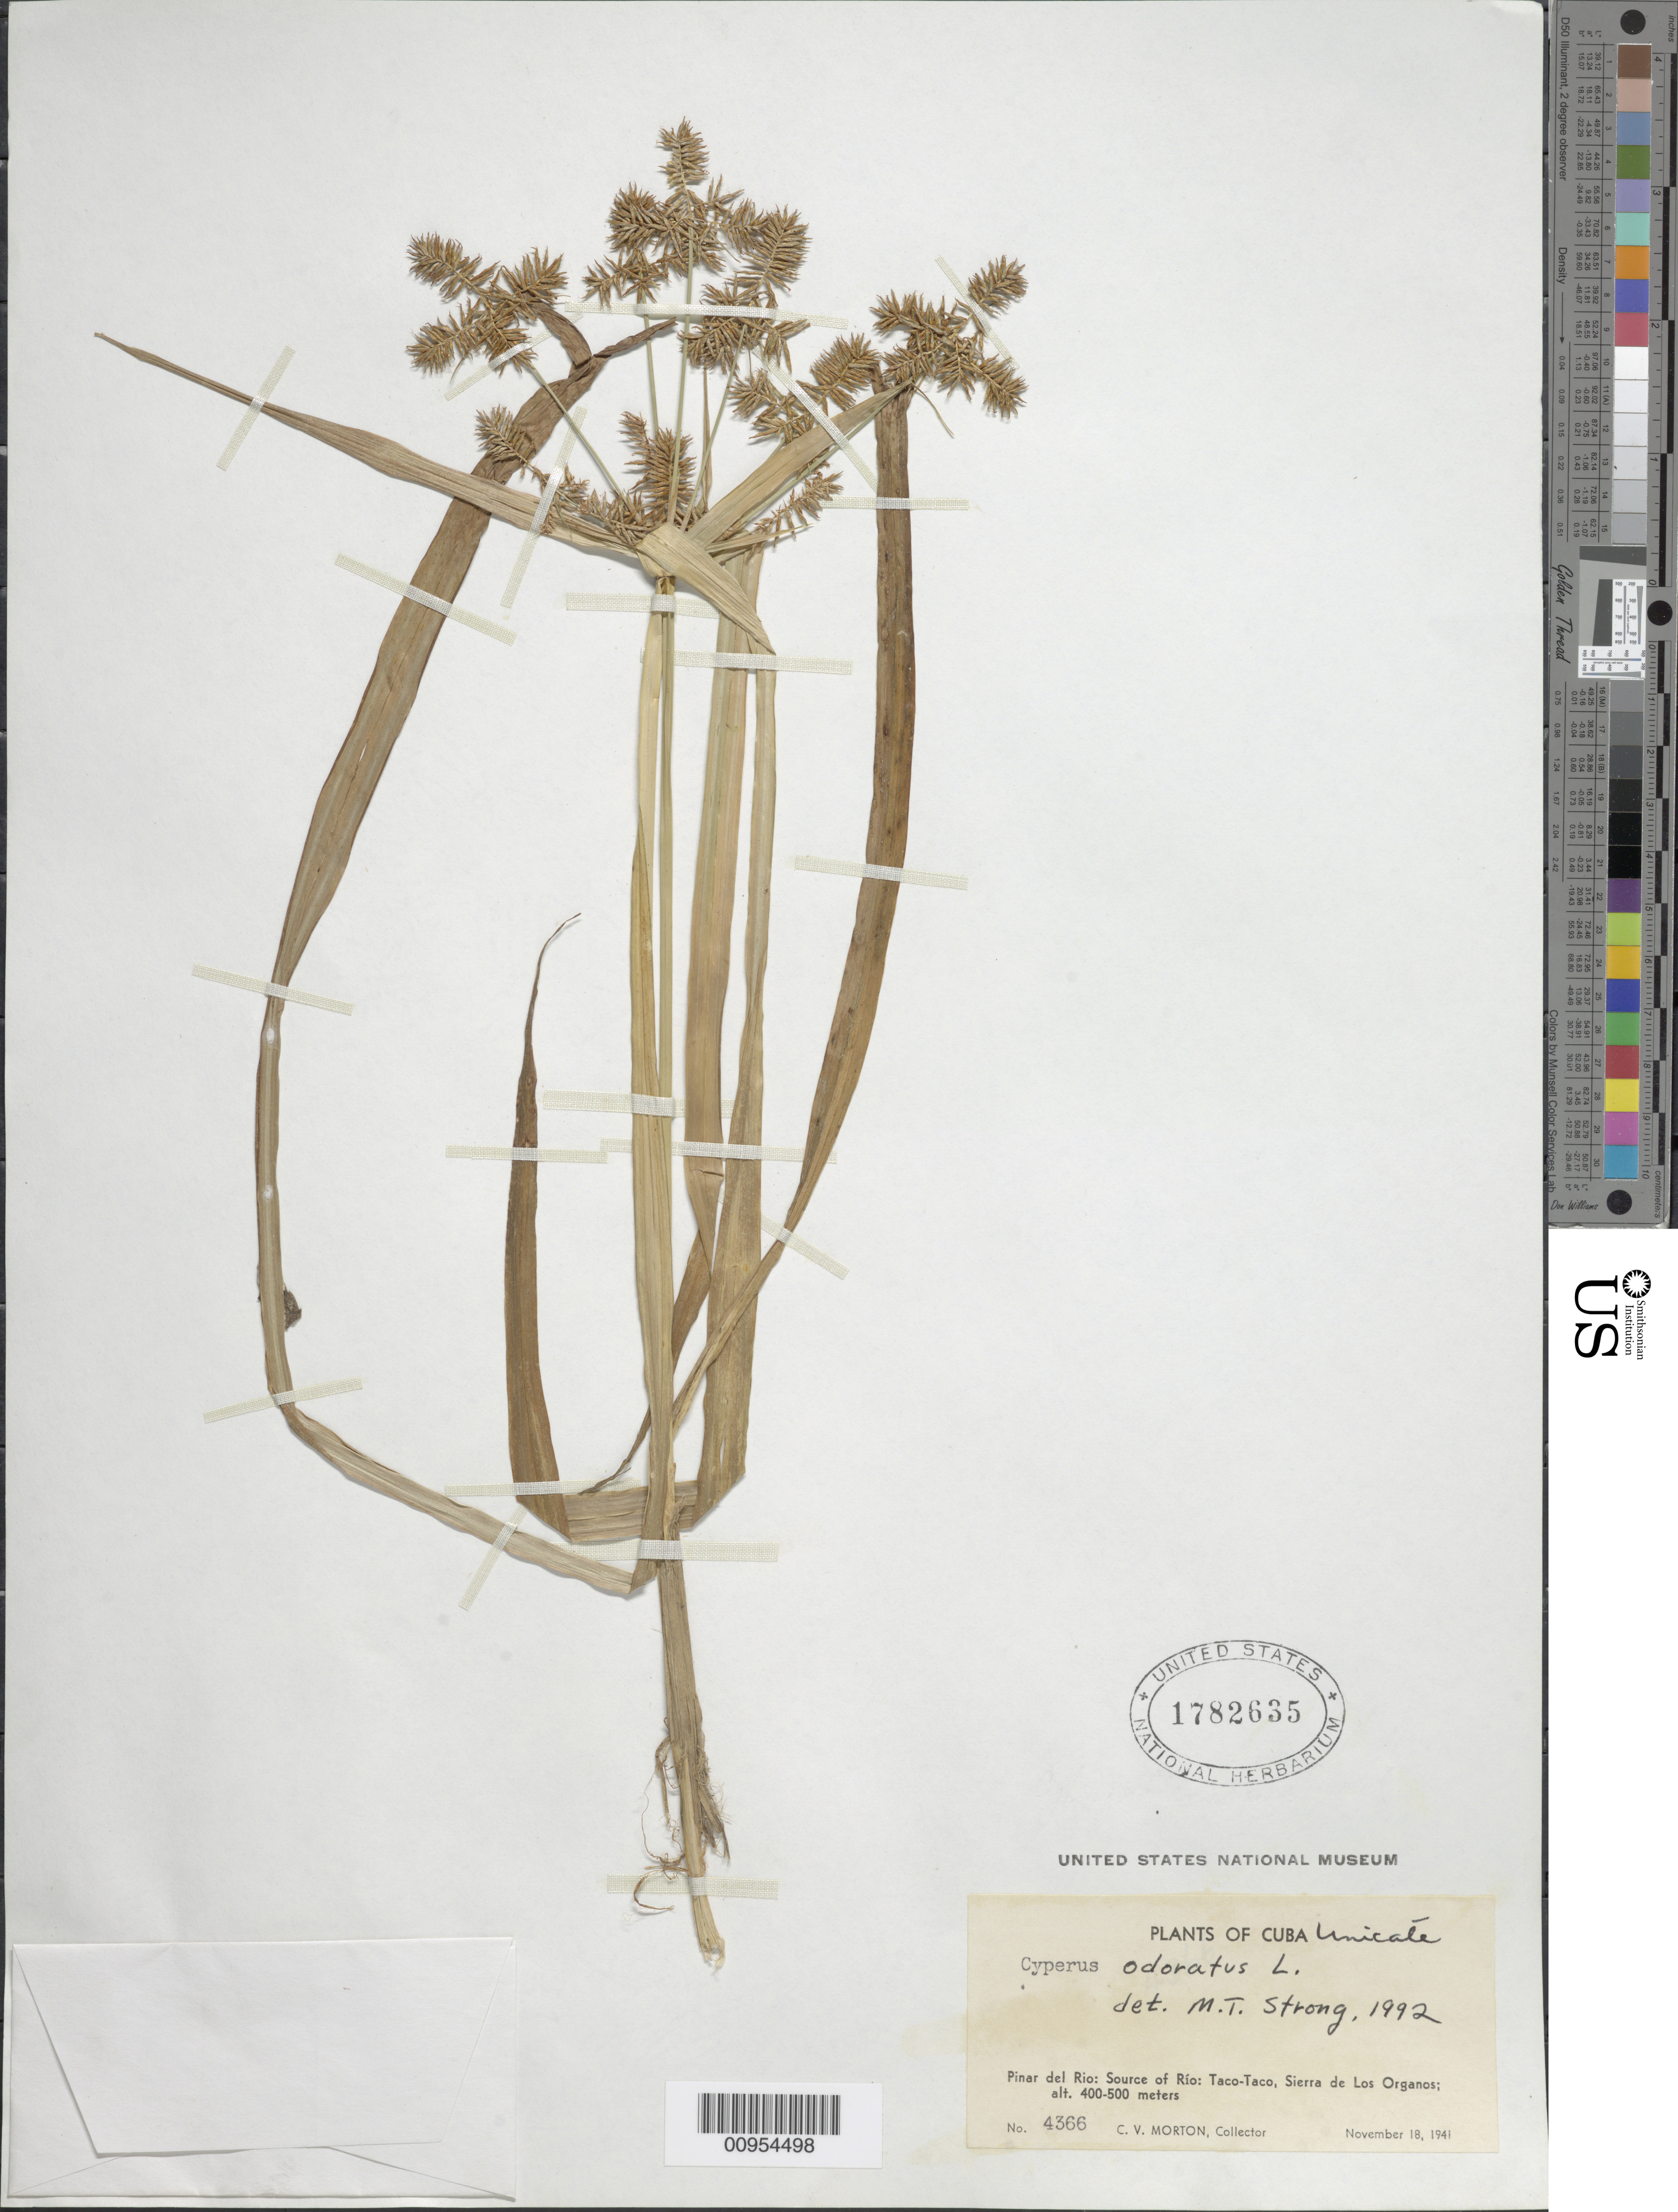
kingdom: Plantae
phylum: Tracheophyta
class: Liliopsida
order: Poales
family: Cyperaceae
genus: Cyperus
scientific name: Cyperus odoratus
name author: L.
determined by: Strong, M. T., (US), Smithsonian Institution - National Museum of Natural History (UNITED STATES)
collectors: C. V. Morton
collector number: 4366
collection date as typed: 18 Nov 1941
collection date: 1941-11-18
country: Cuba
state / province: Pinar del Rio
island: Cuba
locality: Source of Río Taco-Taco, Sierra de Los Organos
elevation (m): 400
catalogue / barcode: US 1782635